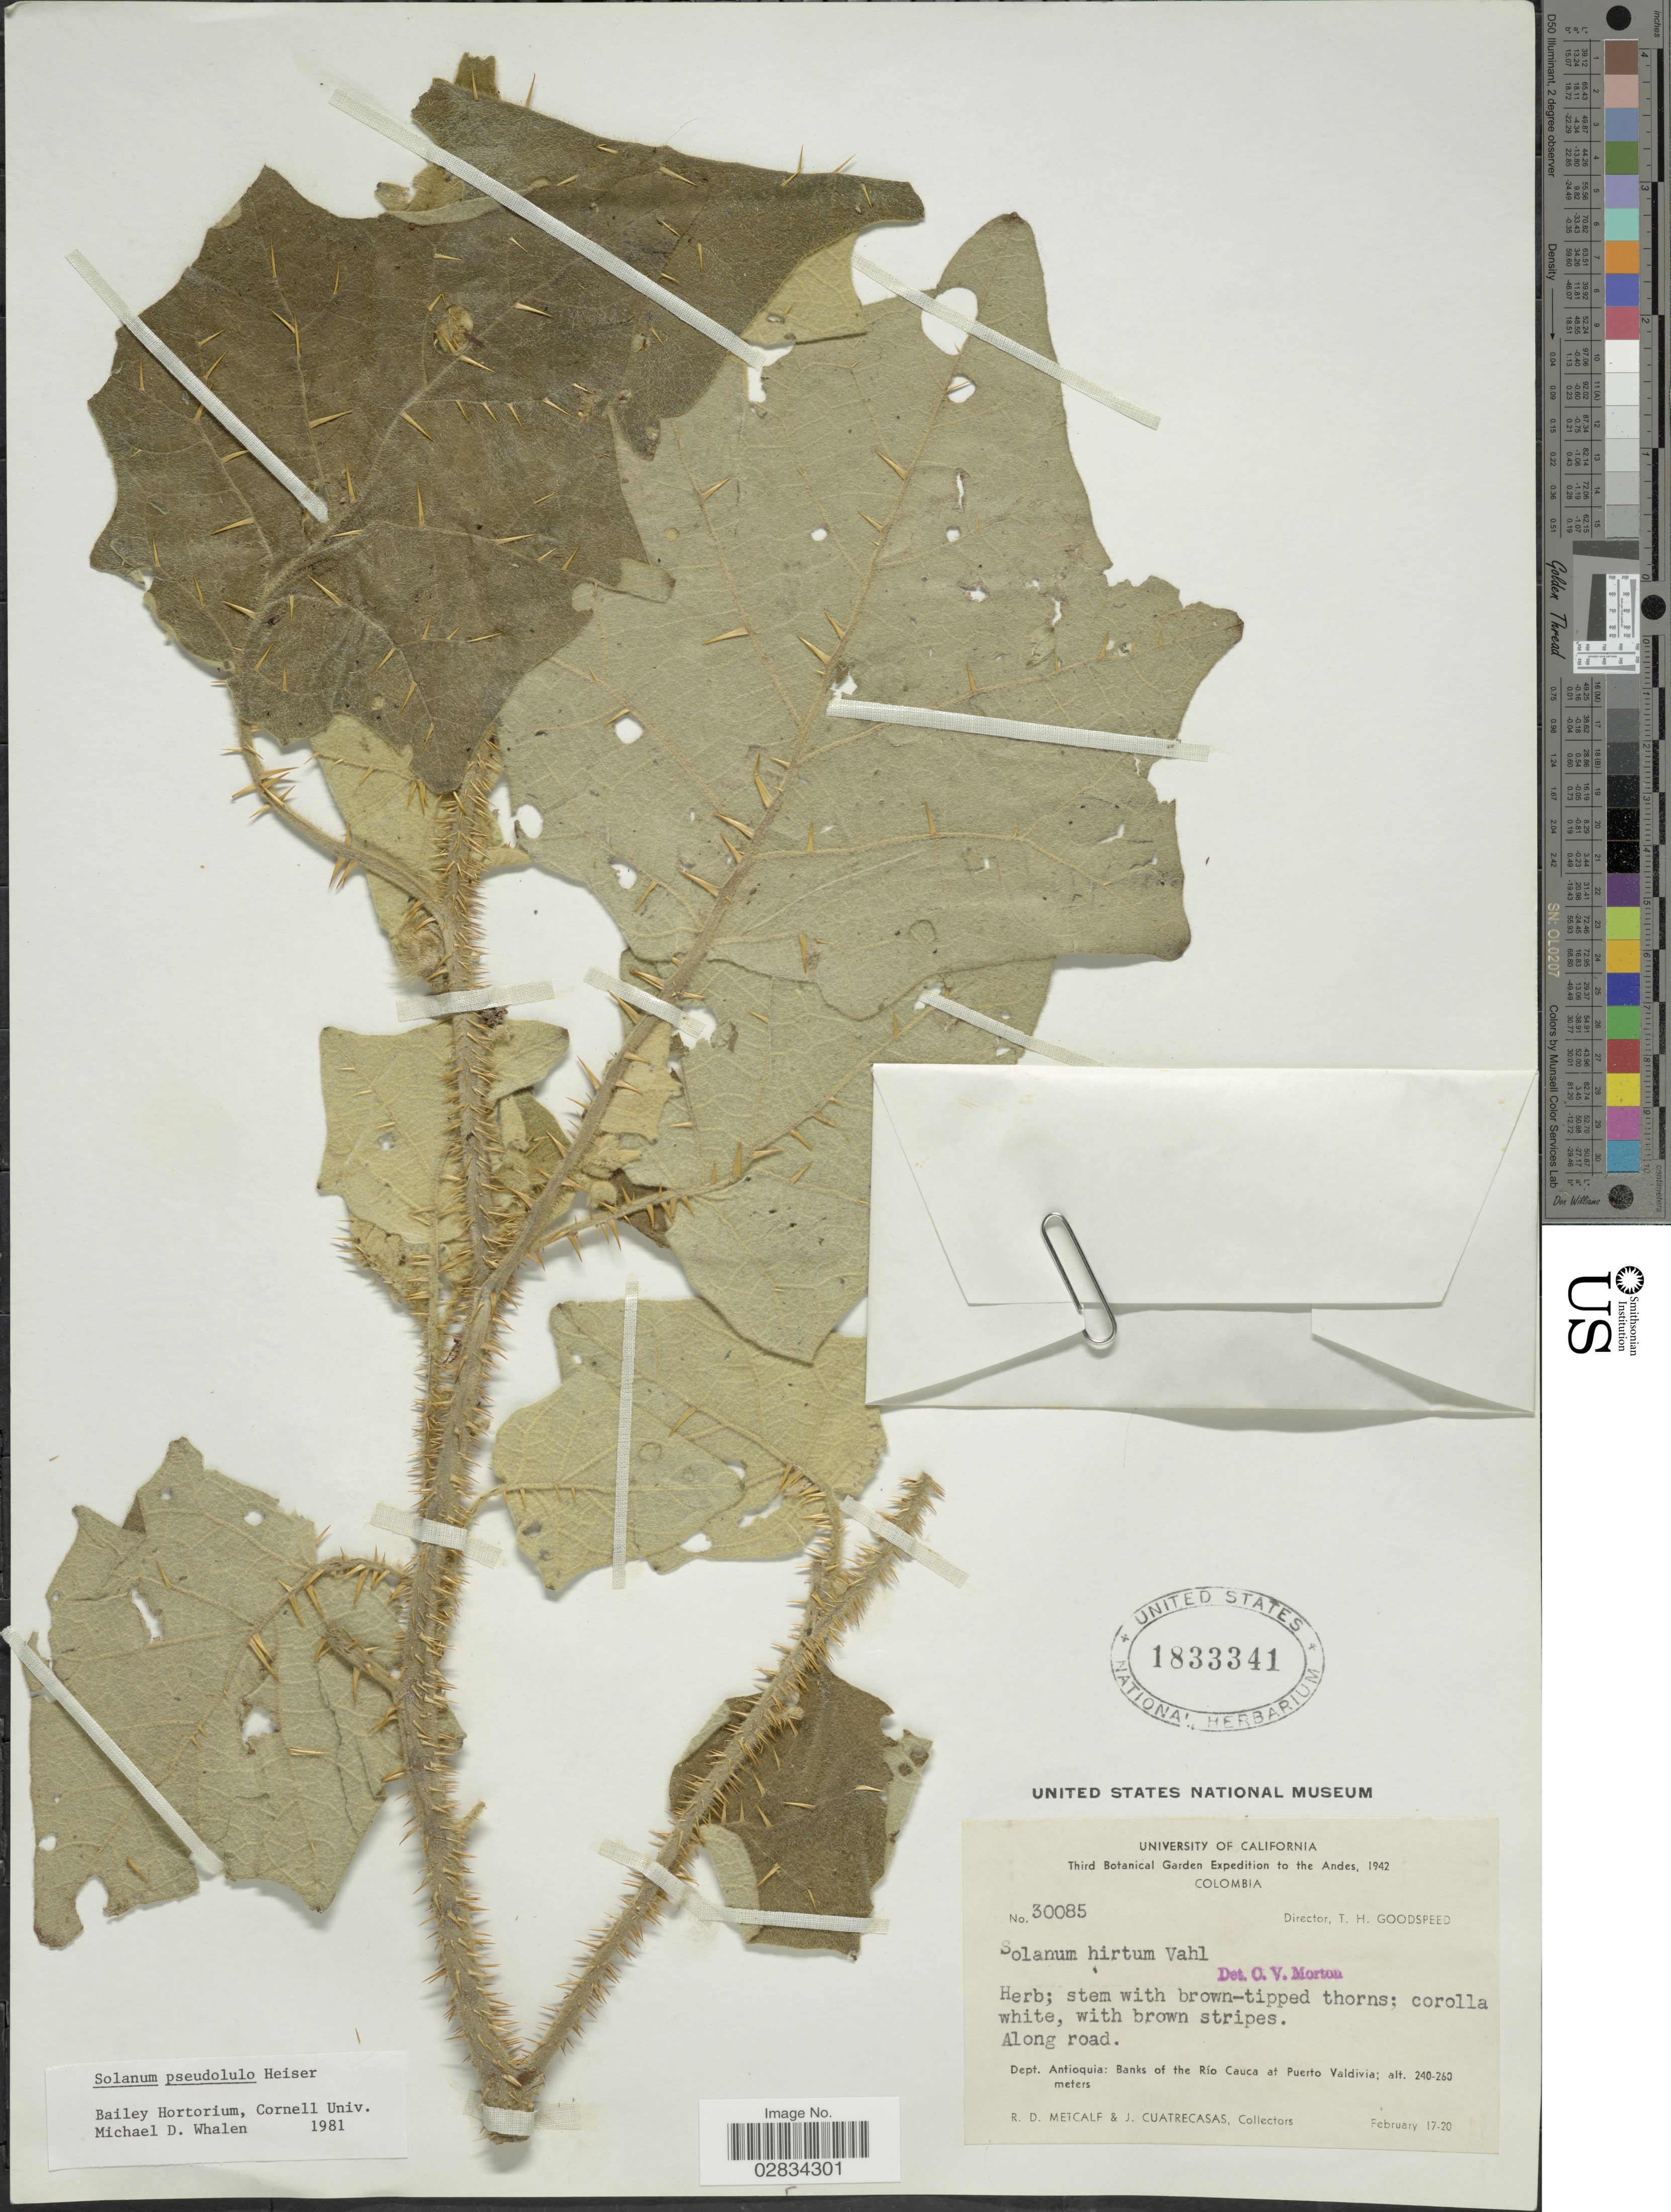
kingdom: Plantae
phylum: Tracheophyta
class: Magnoliopsida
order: Solanales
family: Solanaceae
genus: Solanum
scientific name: Solanum pseudolulo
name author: Heiser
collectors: R. D. Metcalf & J. Cuatrecasas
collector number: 30085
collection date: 1942-02-17/1942-02-20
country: Colombia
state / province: Antioquia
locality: Andes. Dept. Antioquia: Banks of the Río Cauca at Puerto Valdivia.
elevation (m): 240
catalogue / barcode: US 1833341